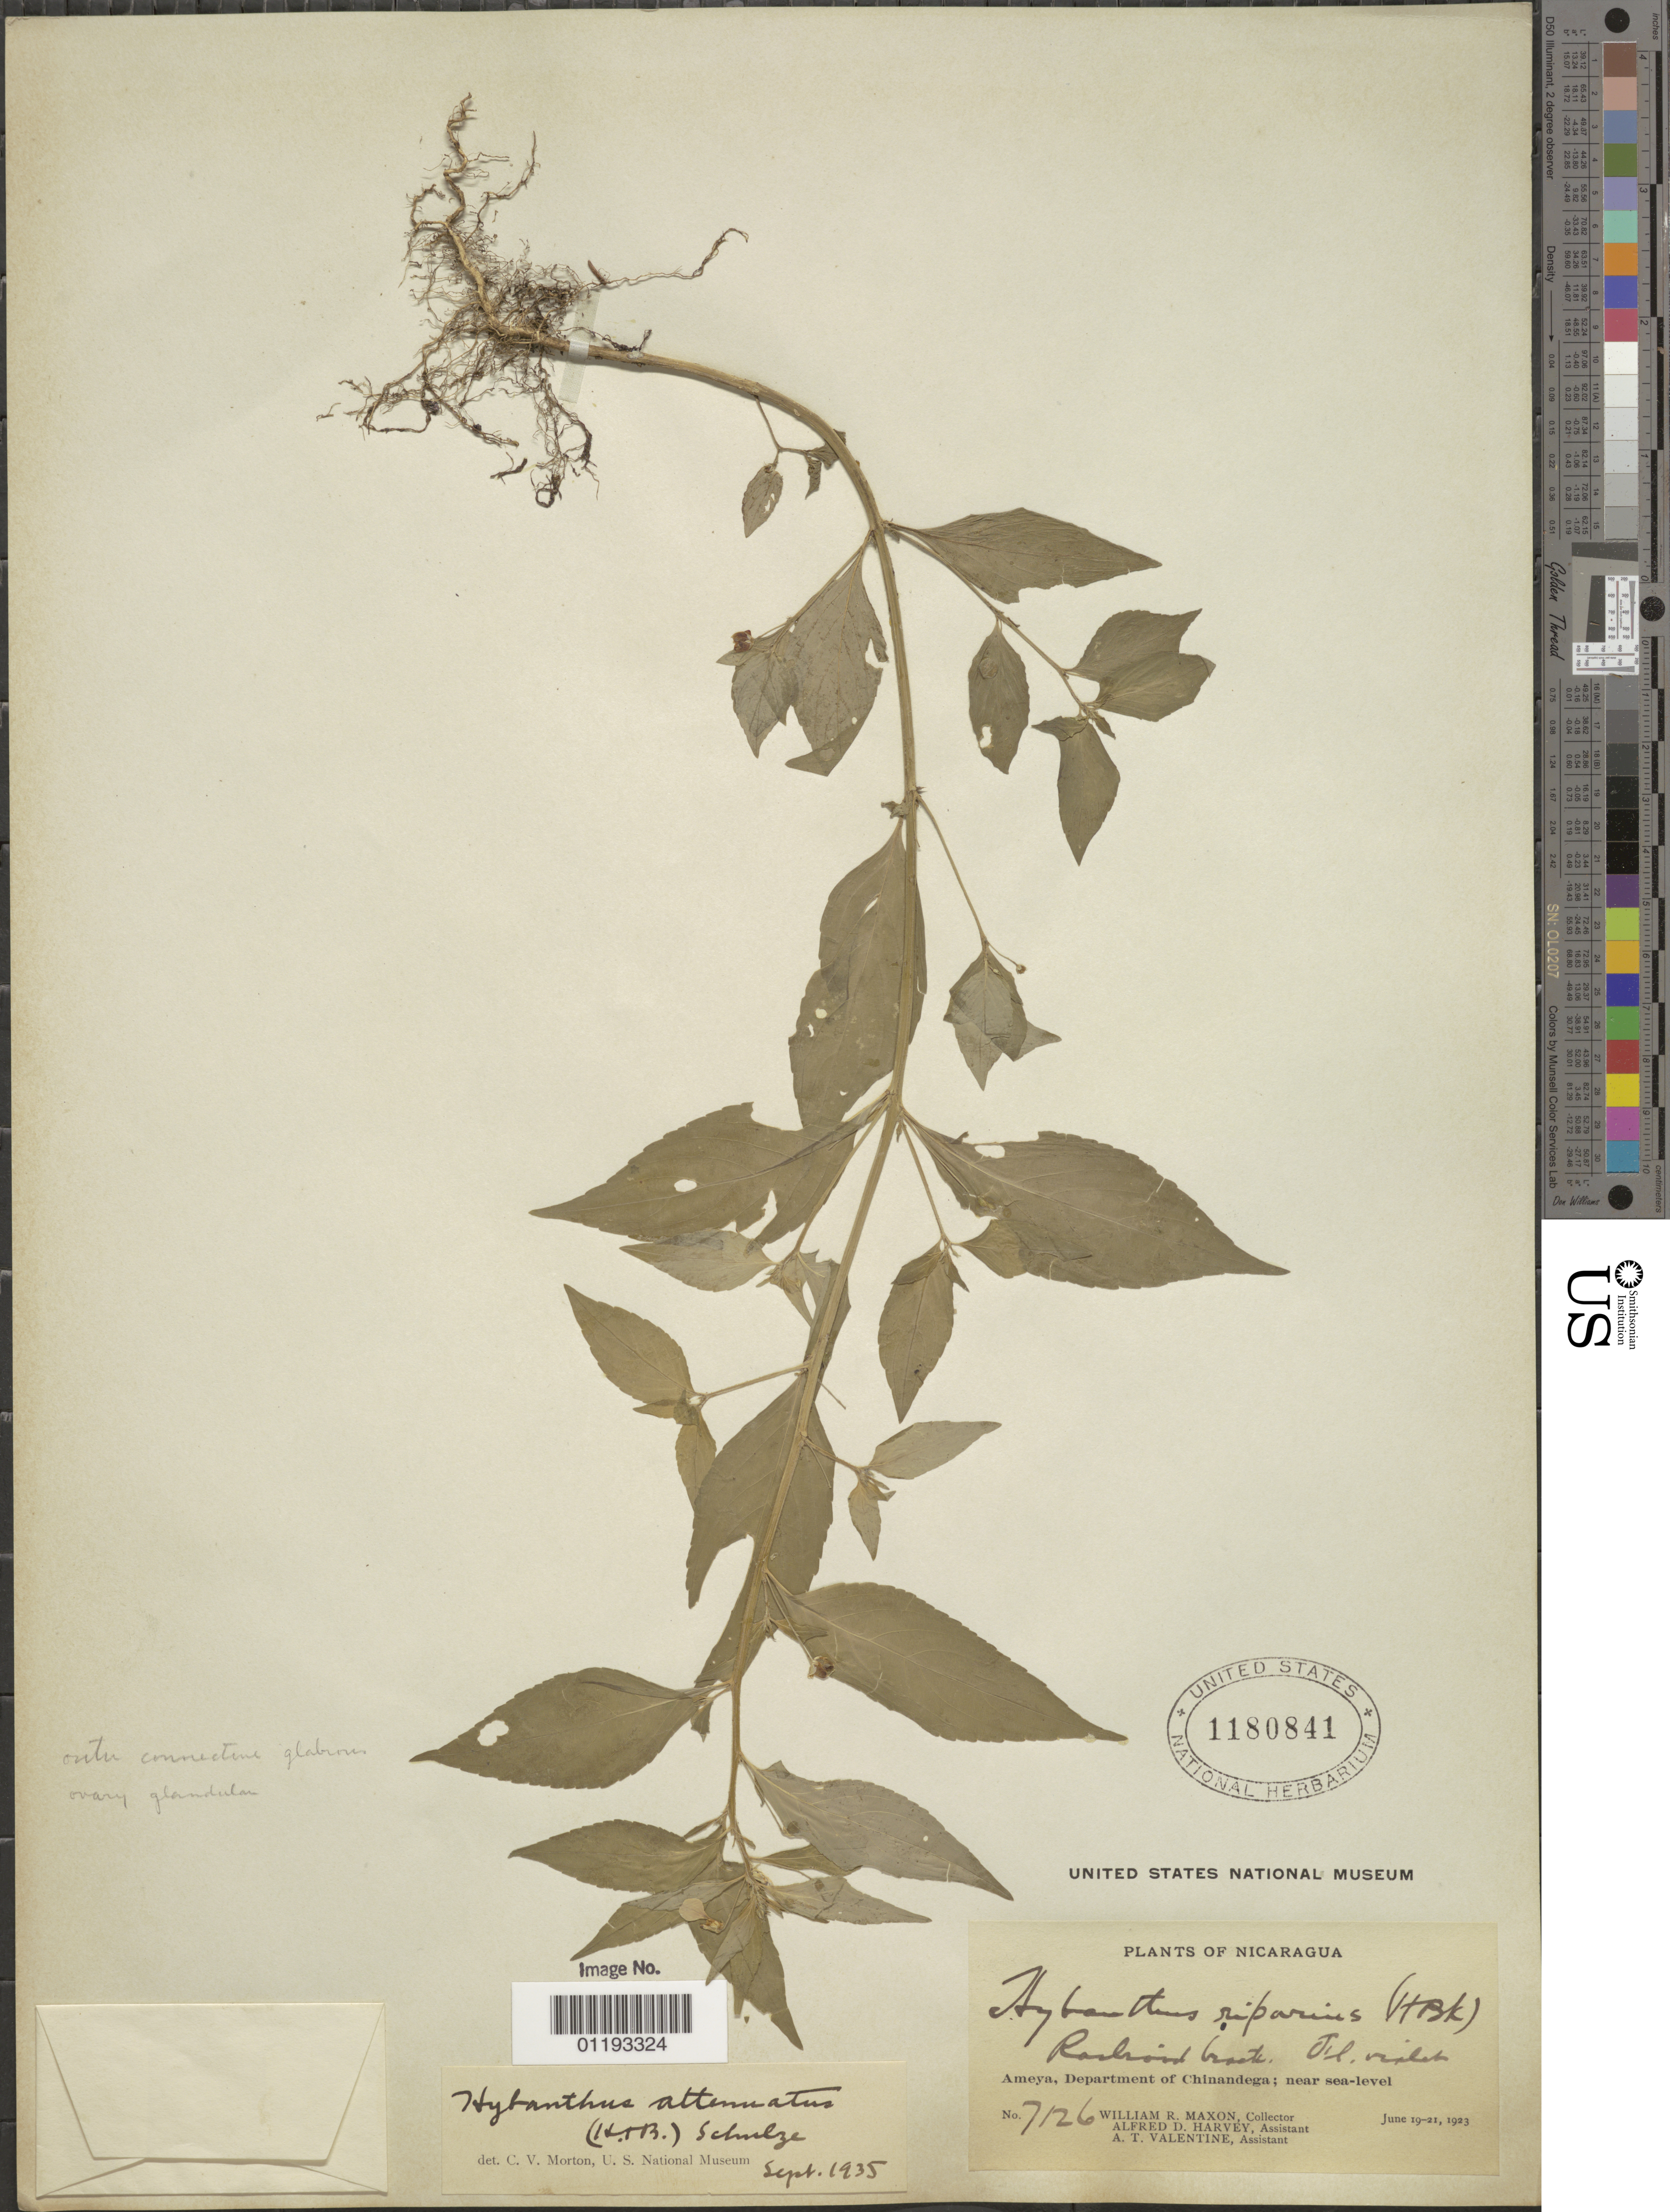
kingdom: Plantae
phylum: Tracheophyta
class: Magnoliopsida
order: Malpighiales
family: Violaceae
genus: Pombalia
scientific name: Pombalia attenuata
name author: (Humb. & Bonpl. ex Willd.) Paula-Souza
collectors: W. R. Maxon, A. D. Harvey & A. Valentine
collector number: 7126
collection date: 1923-06-19/1923-06-21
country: Nicaragua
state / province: Chinandega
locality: Ameya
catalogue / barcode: US 1180841